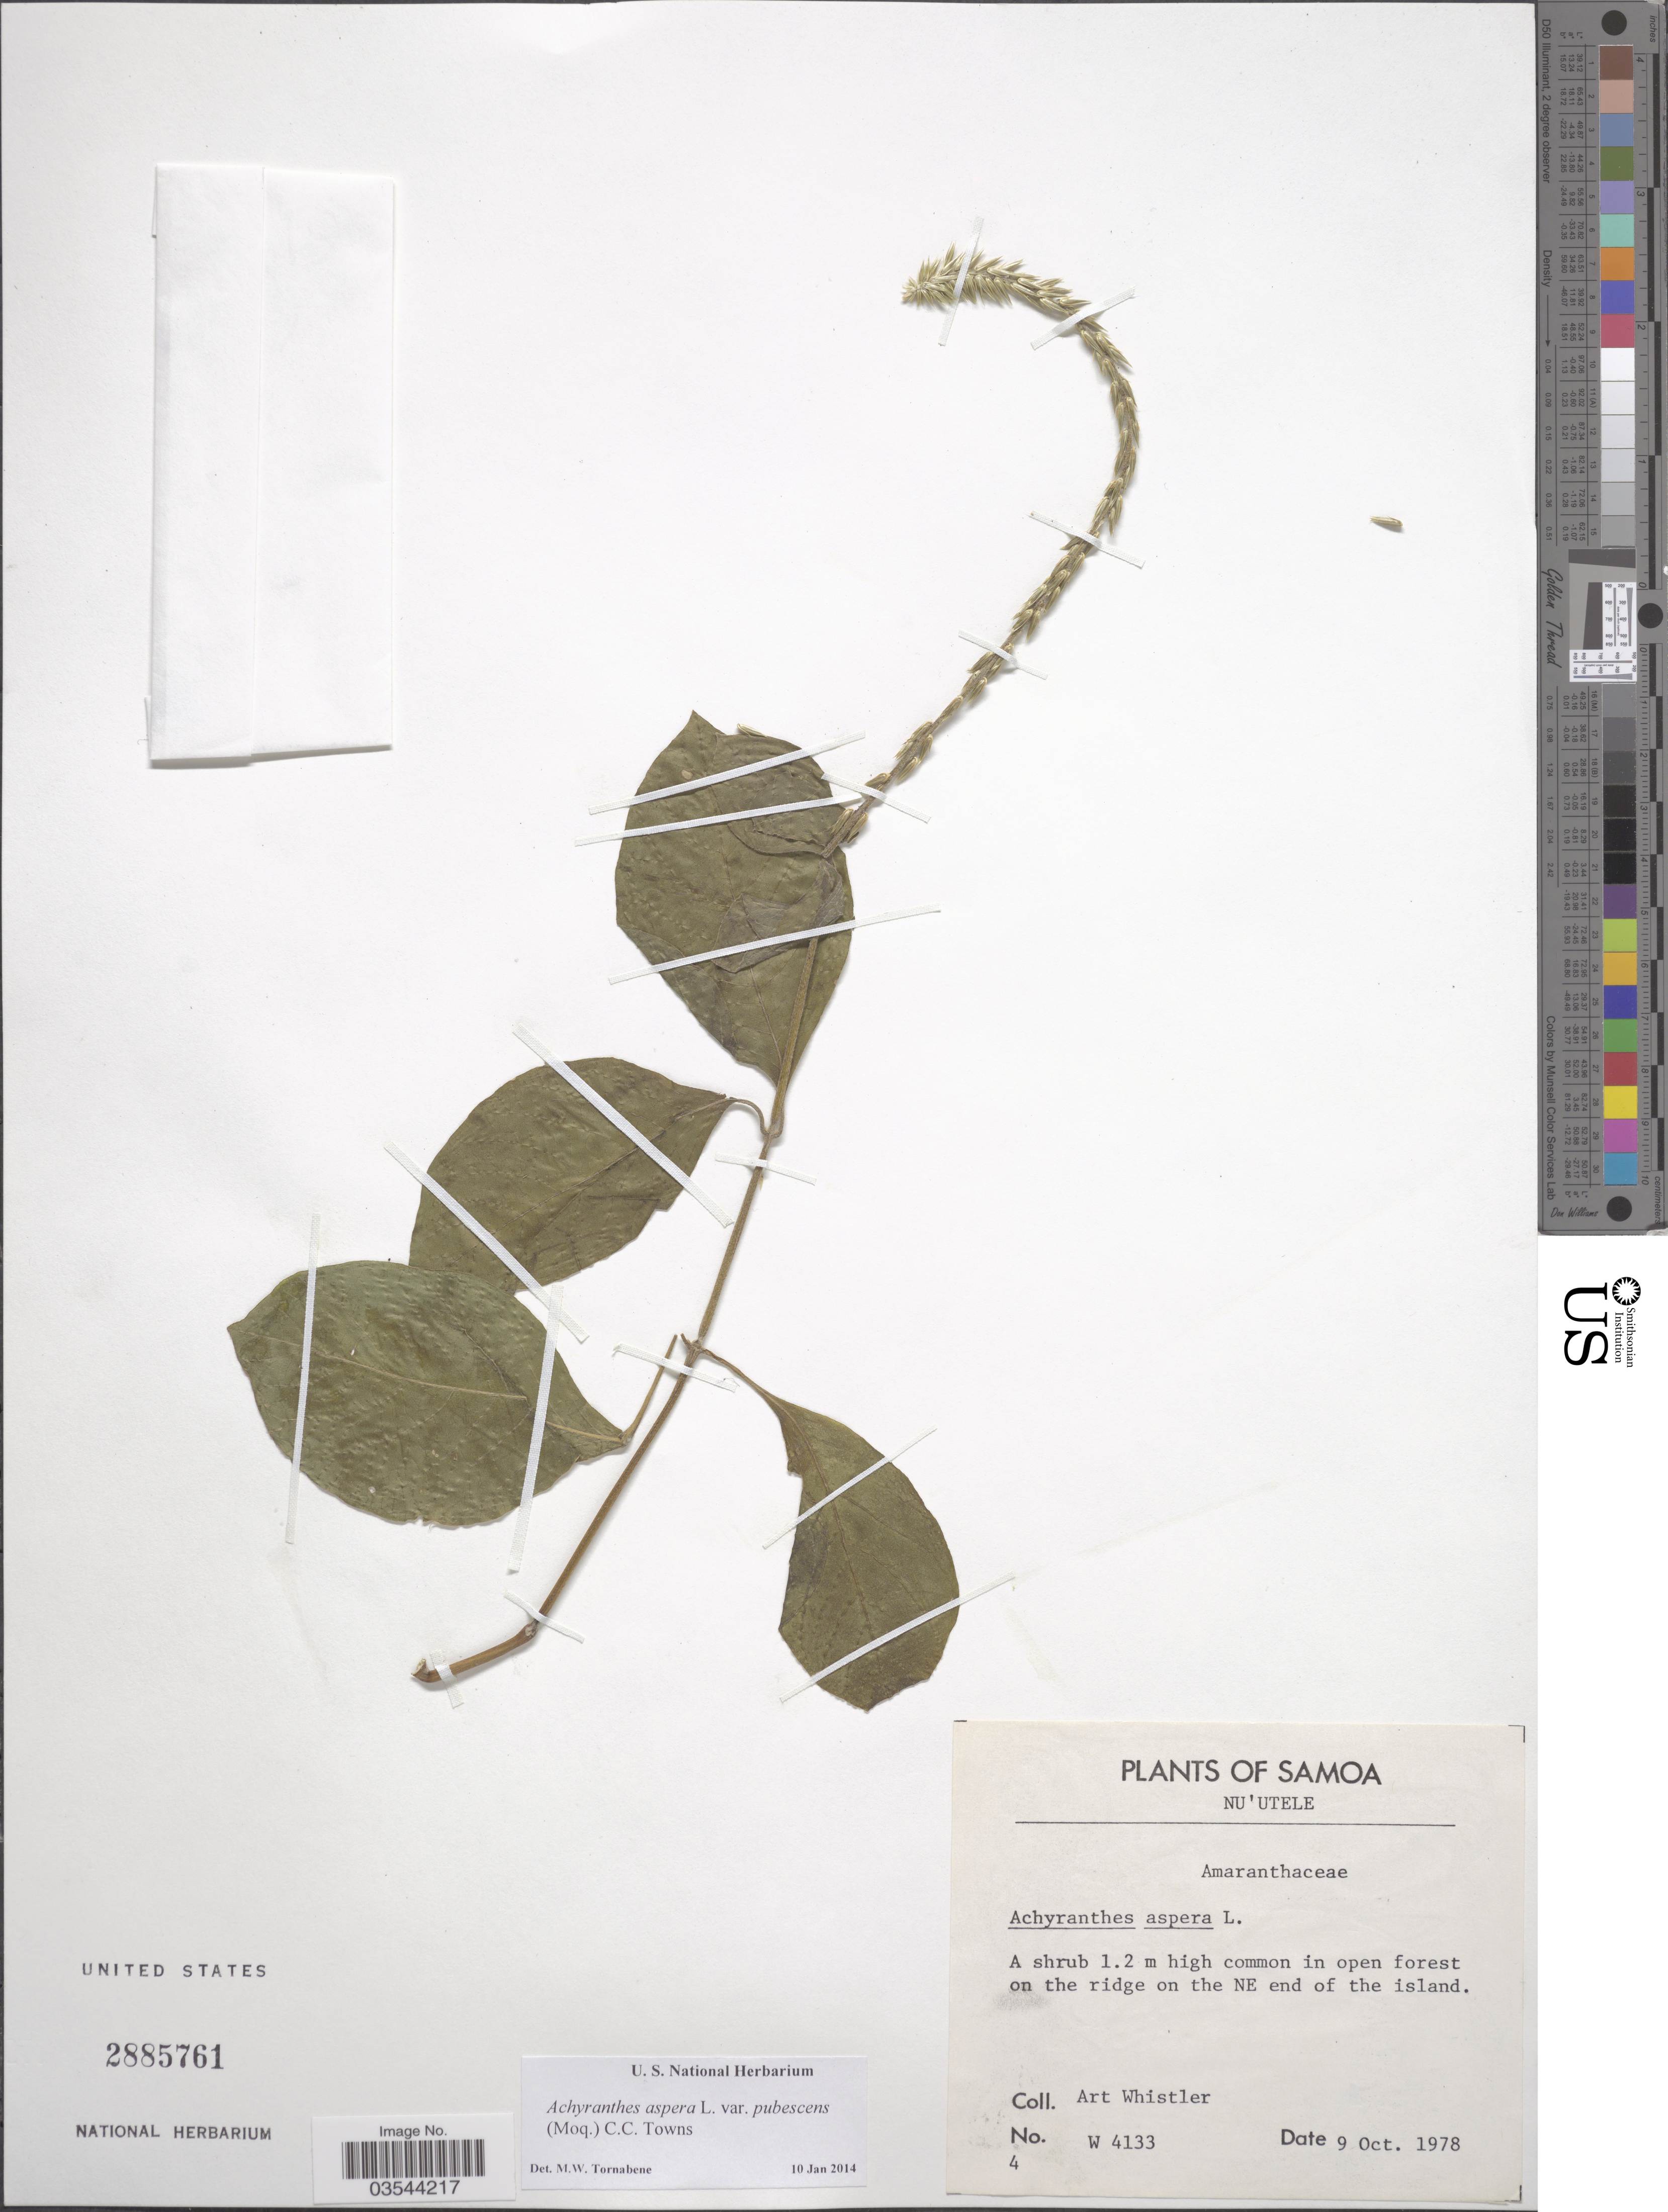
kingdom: Plantae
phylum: Tracheophyta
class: Magnoliopsida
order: Caryophyllales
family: Amaranthaceae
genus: Achyranthes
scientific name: Achyranthes aspera var. pubescens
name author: (Moq.) M. Gómez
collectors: A. Whistler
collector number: W 4133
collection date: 1978-10-09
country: Samoa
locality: Samoa. Nu'utele. In open forest on the ridge on the NE end of the island.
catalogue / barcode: US 2885761